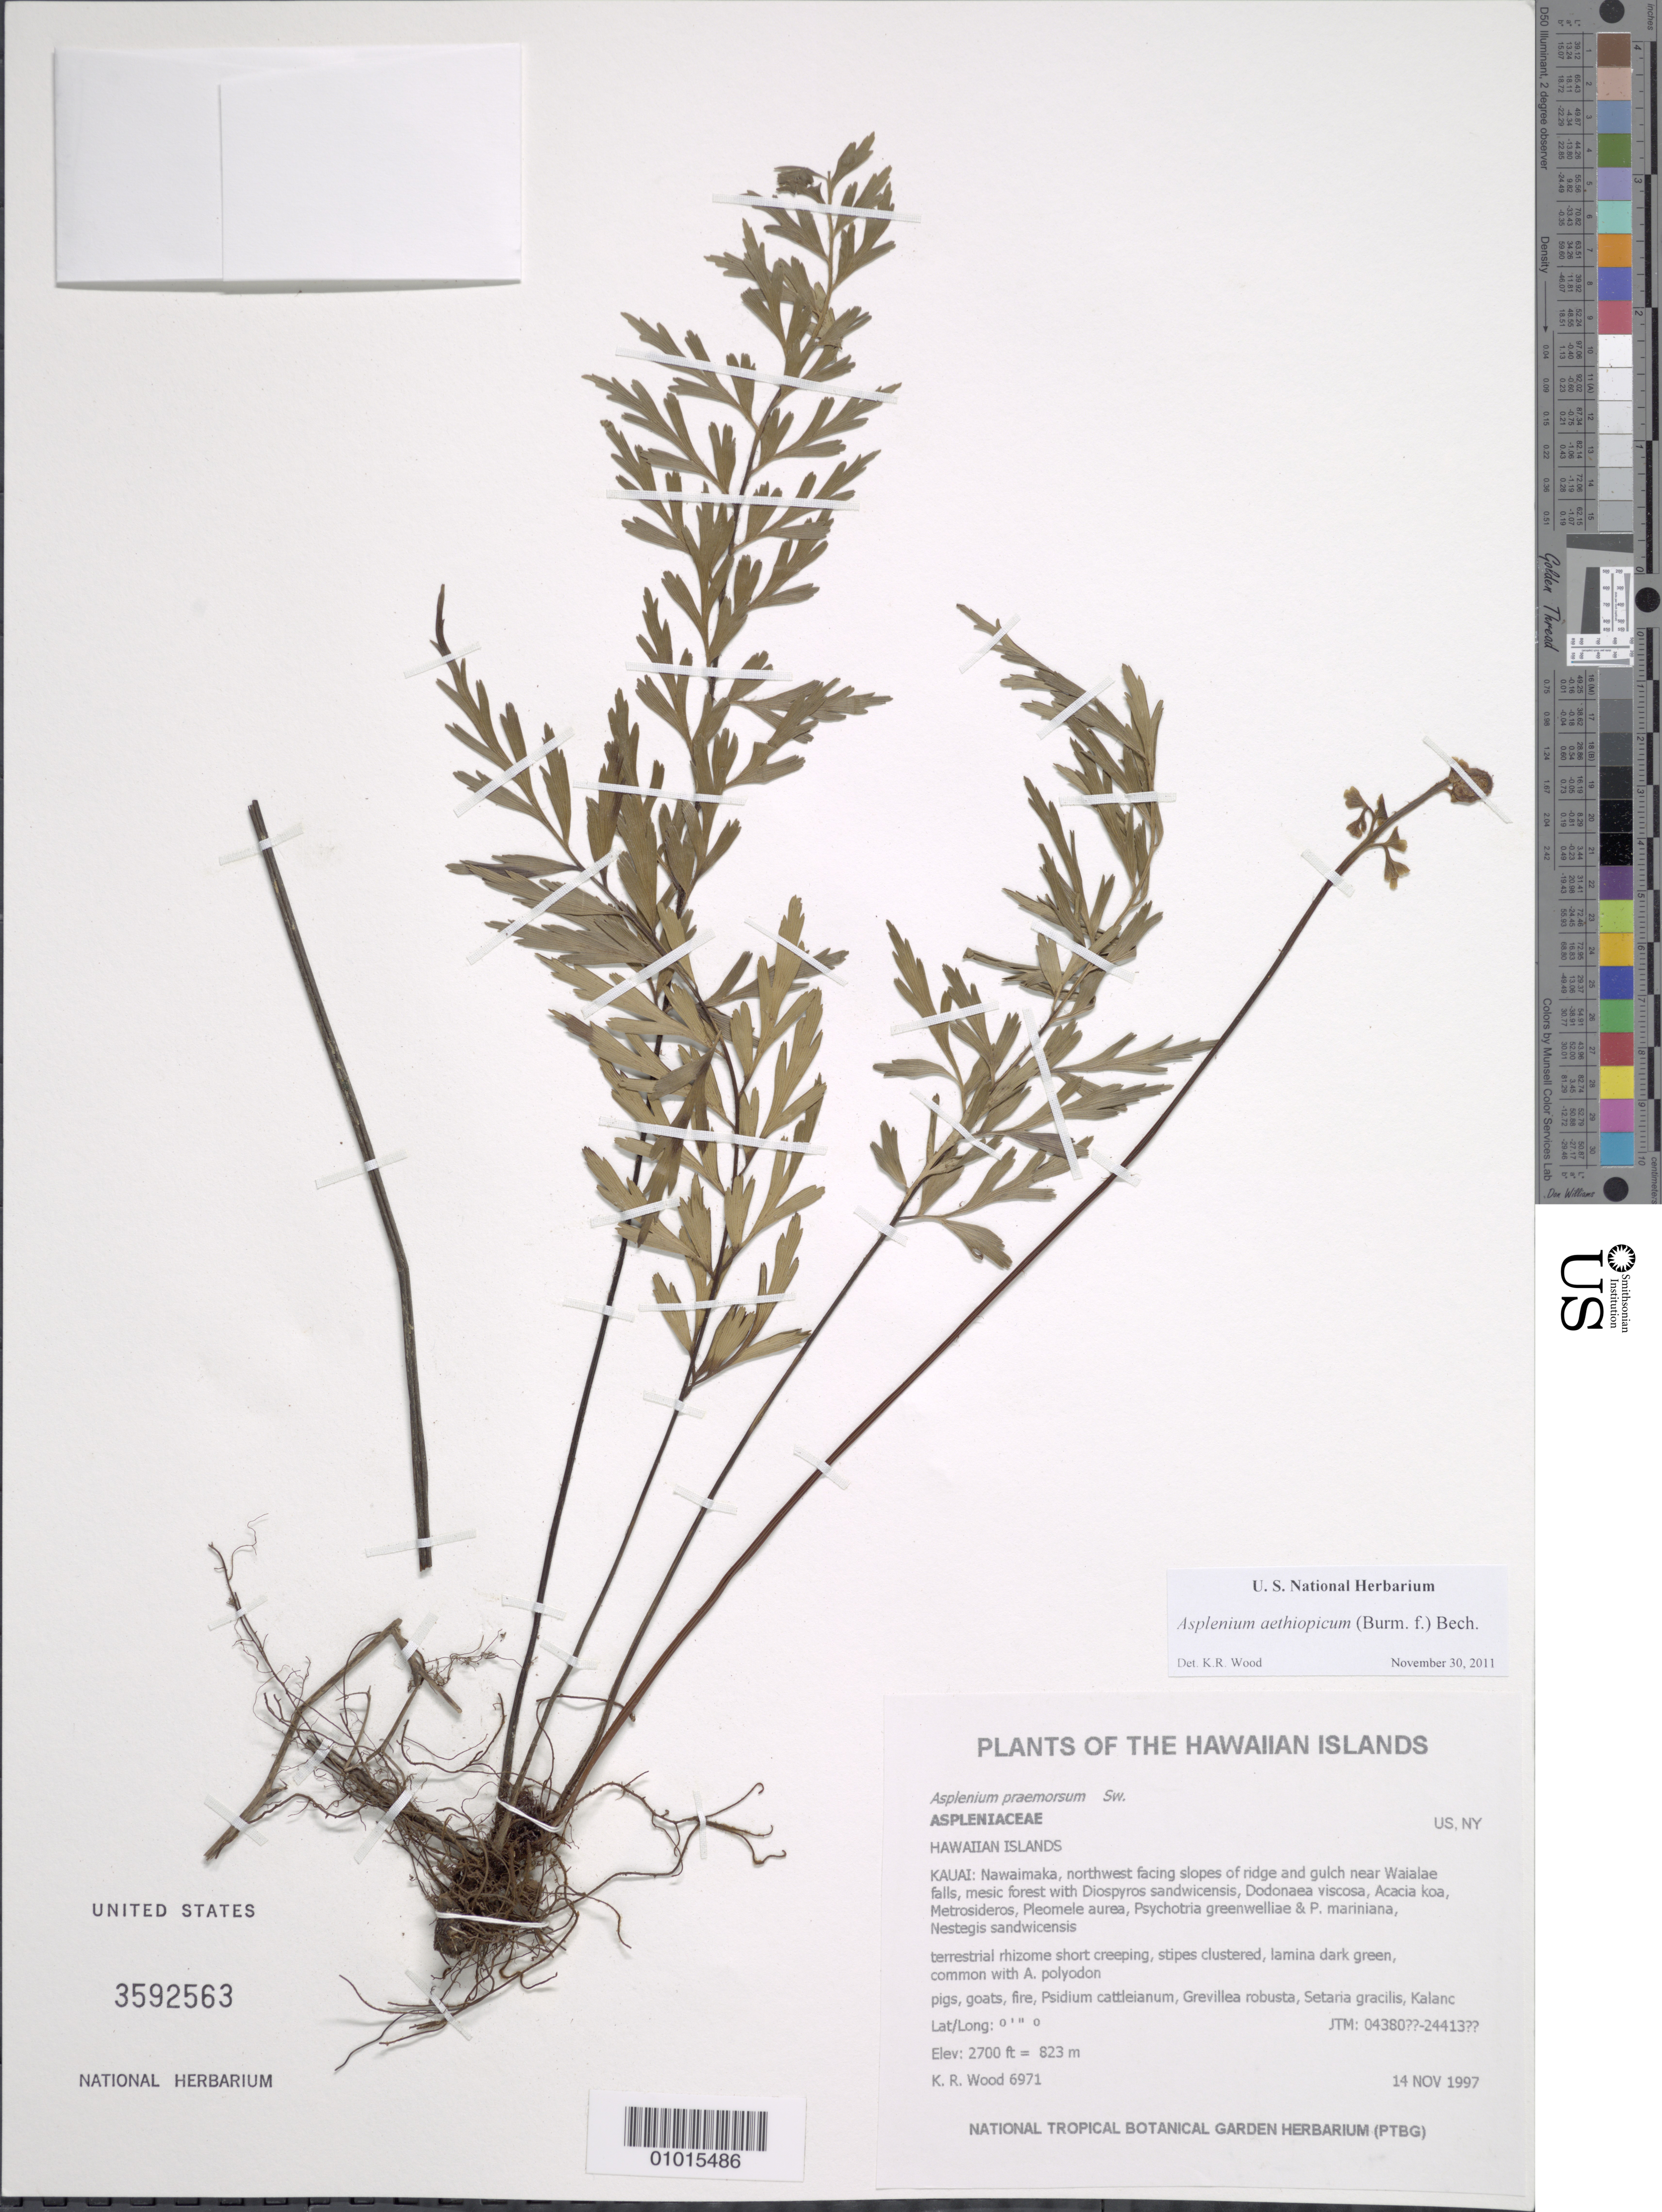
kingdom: Plantae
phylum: Tracheophyta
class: Polypodiopsida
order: Polypodiales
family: Aspleniaceae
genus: Asplenium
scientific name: Asplenium aethiopicum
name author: (Burm. f.) Bech.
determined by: Wood, Kenneth R.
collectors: K. R. Wood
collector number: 6971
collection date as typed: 14 Nov 1997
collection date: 1997-11-14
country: United States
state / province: Hawaii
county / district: Kauai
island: Kaua'i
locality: Nawaimaka, northwest facing slopes of ridge and gulch near Waialae falls.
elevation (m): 823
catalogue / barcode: US 3592563